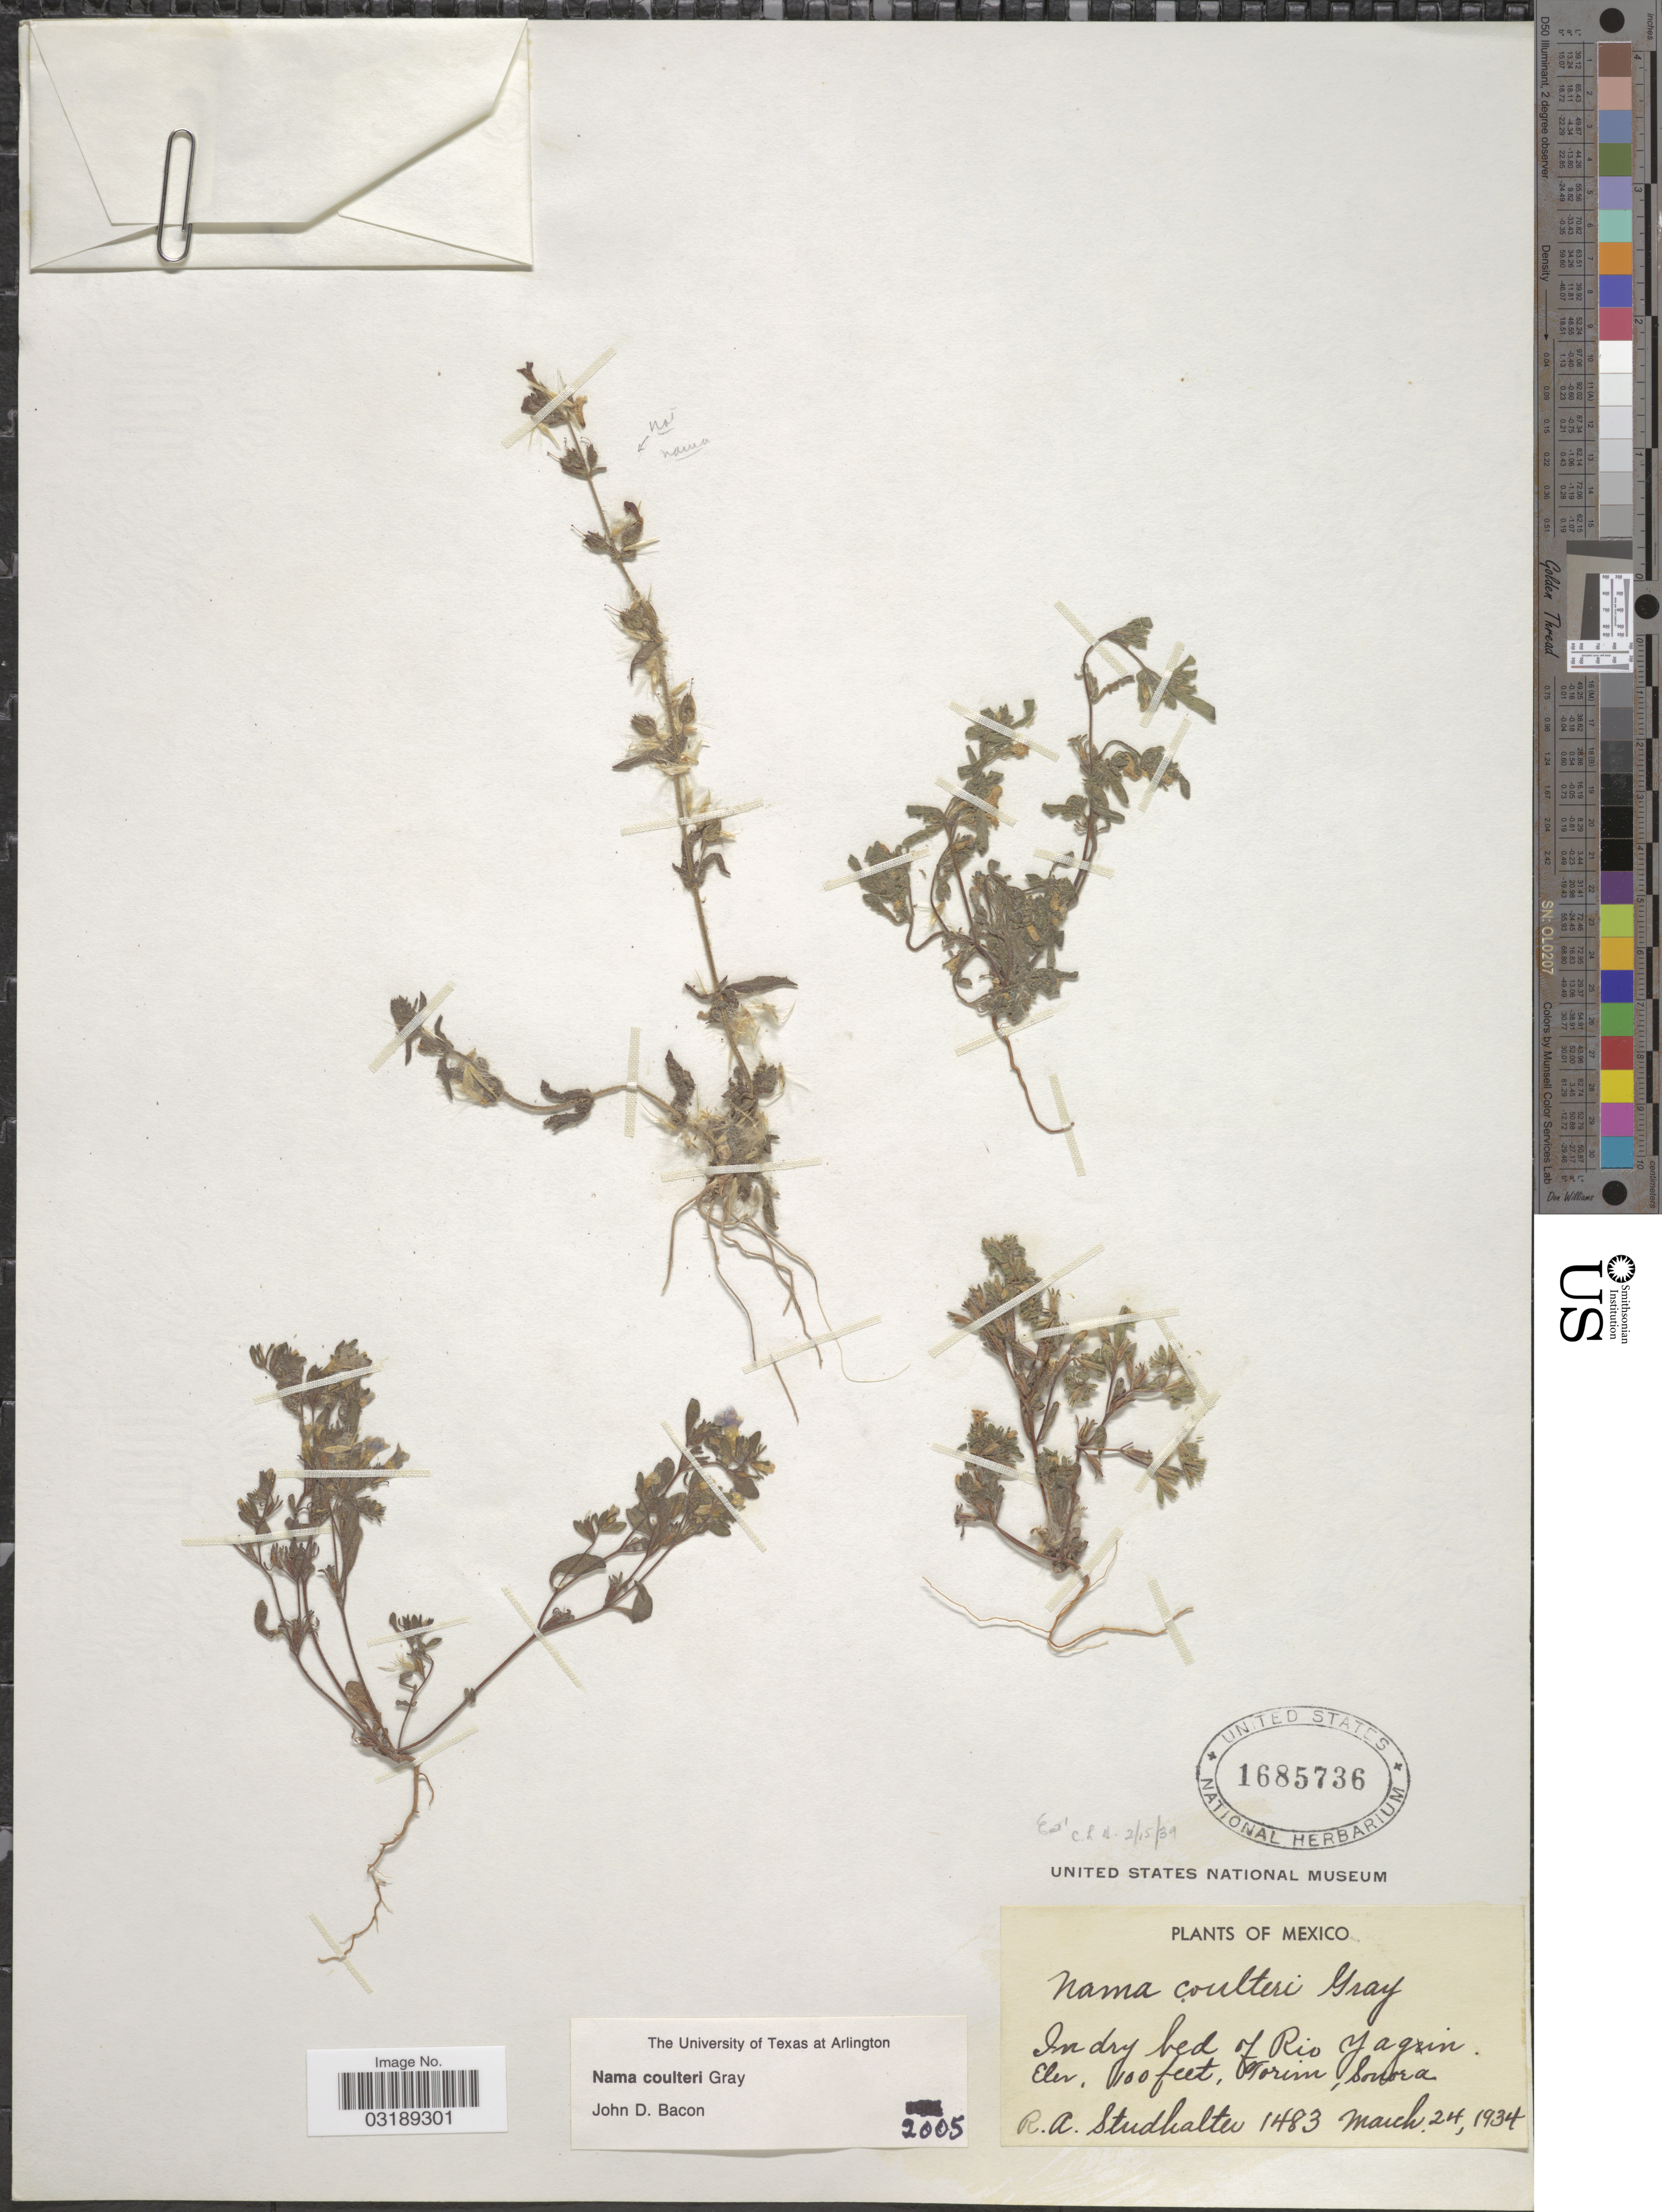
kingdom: Plantae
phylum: Tracheophyta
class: Magnoliopsida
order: Boraginales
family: Namaceae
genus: Nama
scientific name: Nama coulteri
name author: A. Gray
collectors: R. Studhalter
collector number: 1483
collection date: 1934-03-24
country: Mexico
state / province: Sonora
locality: In dry bed of Rio Yagin. Torim.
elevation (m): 30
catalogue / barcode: US 1685736